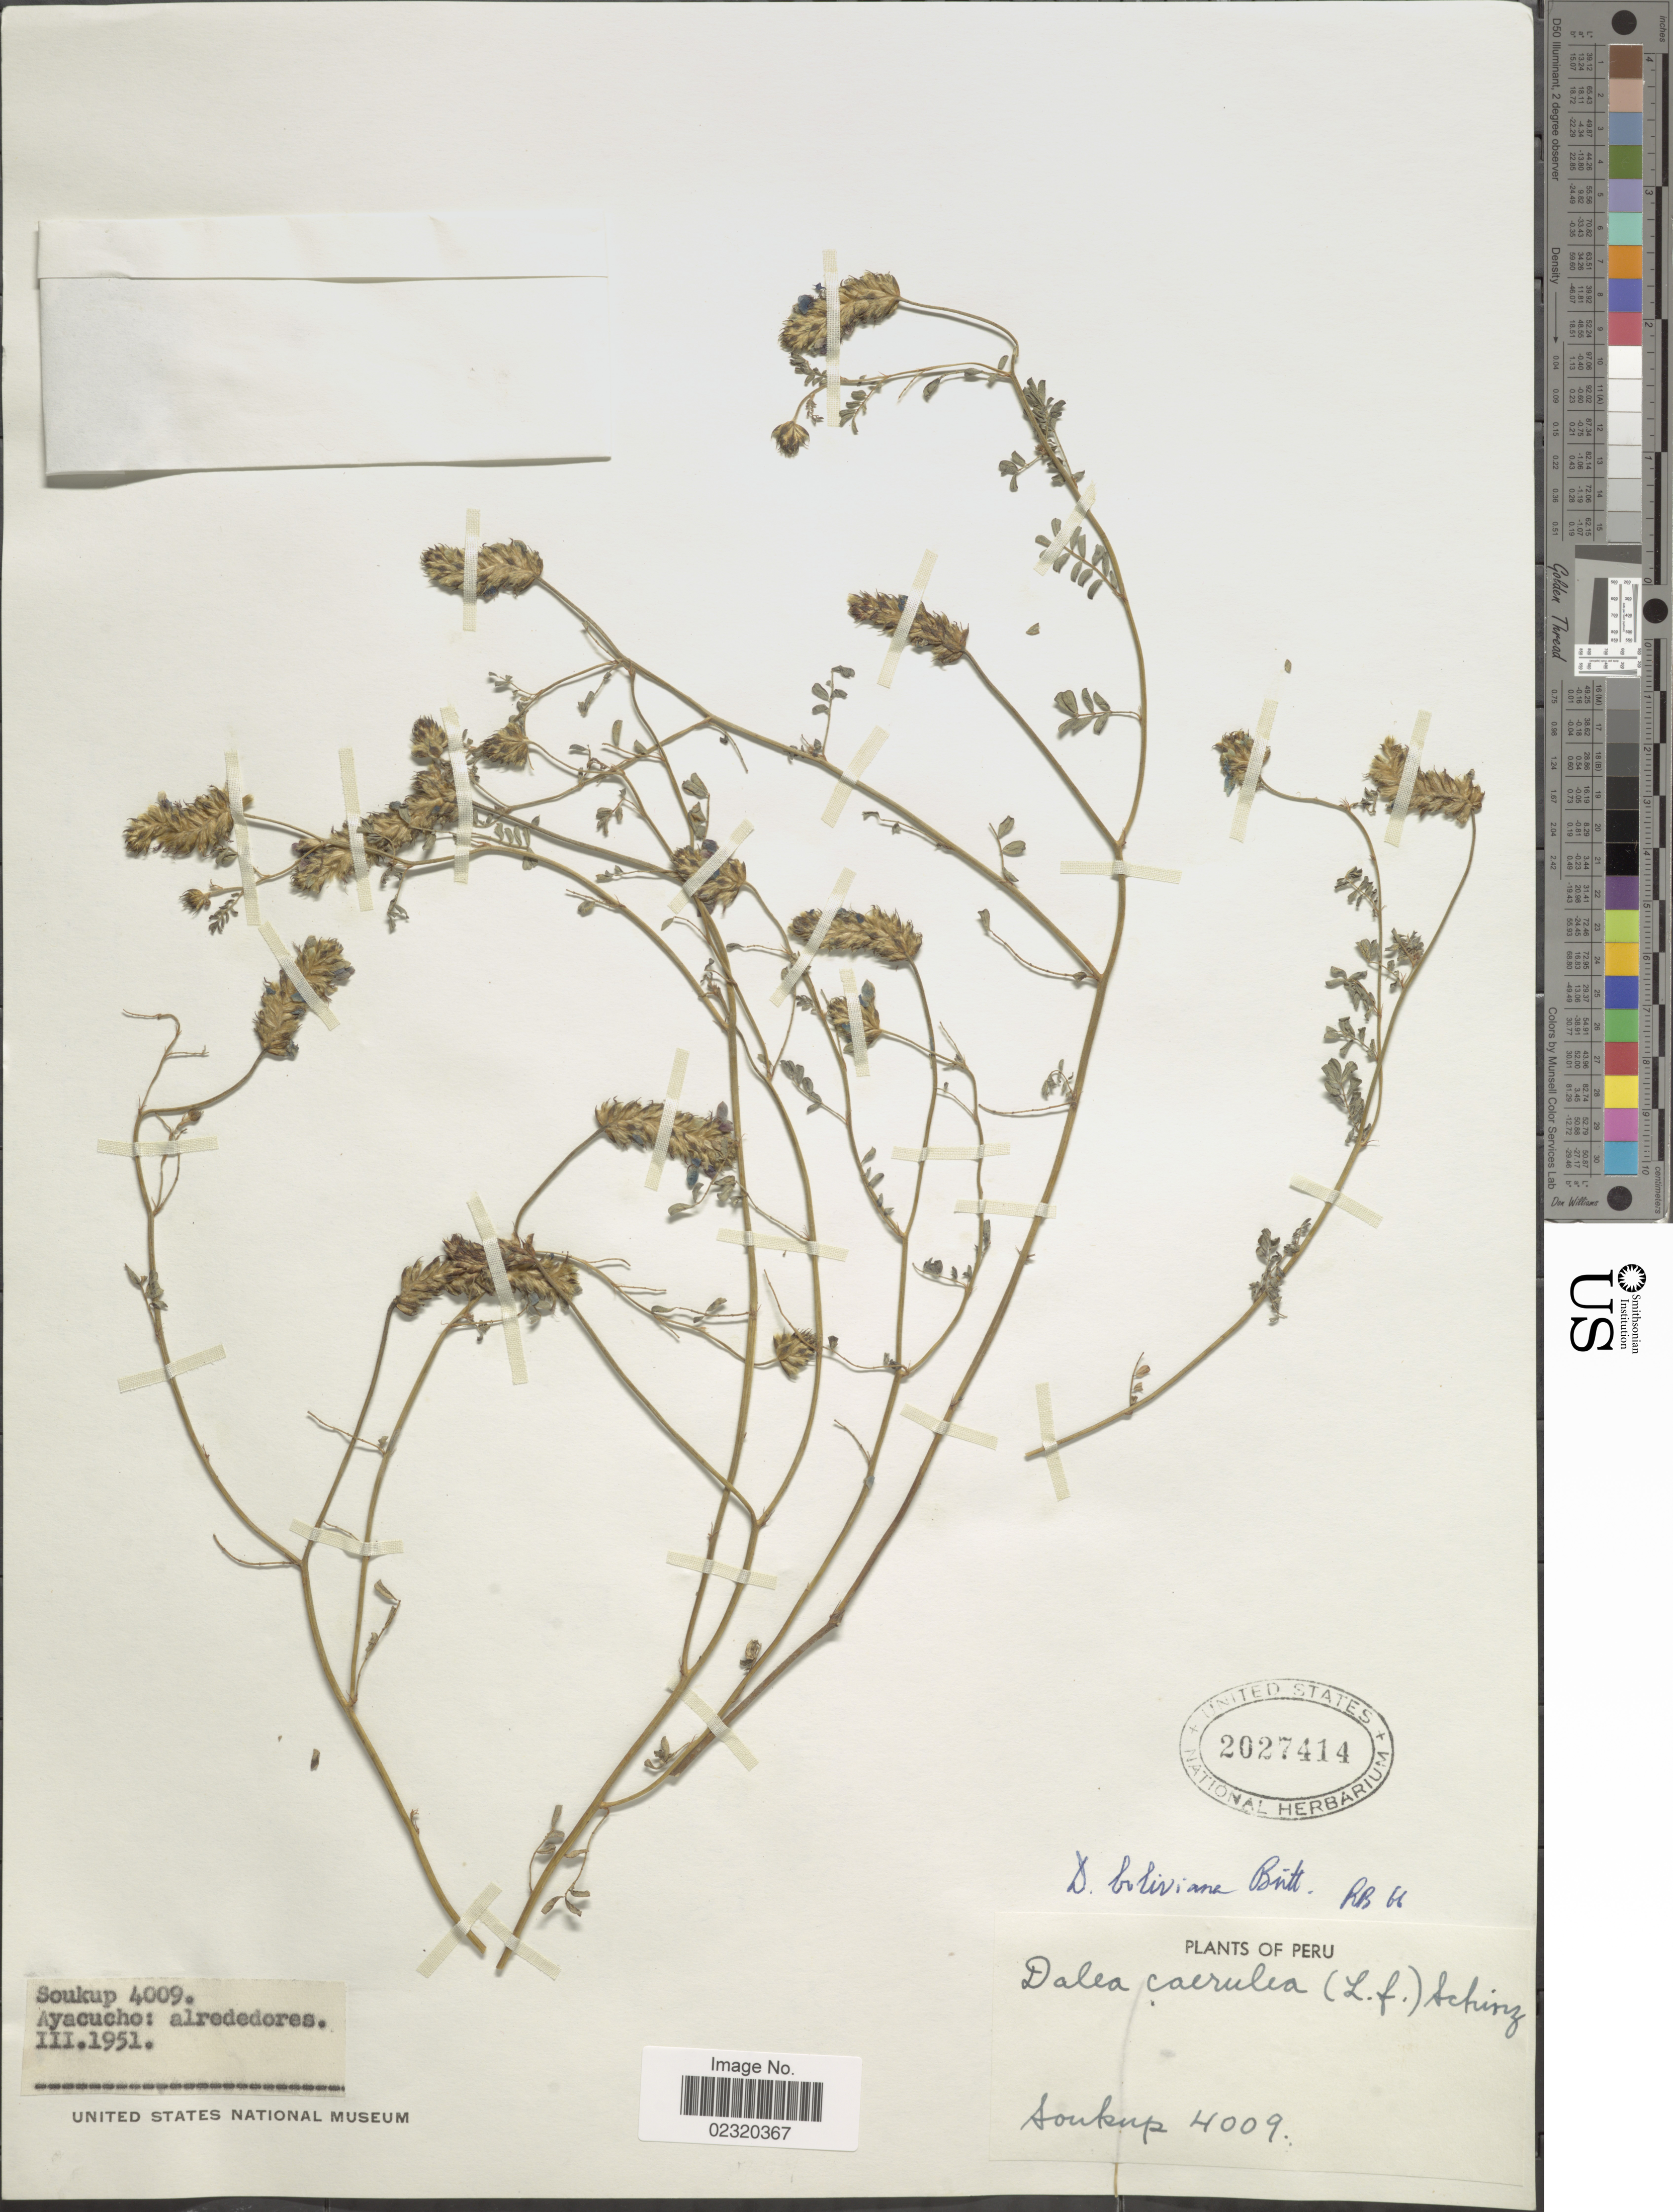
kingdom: Plantae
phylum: Tracheophyta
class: Magnoliopsida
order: Fabales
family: Fabaceae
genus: Dalea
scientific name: Dalea boliviana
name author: Britton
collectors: -- Soukup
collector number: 4009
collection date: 1951-03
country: Peru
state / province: Ayacucho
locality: Alrededores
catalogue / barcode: US 2027414